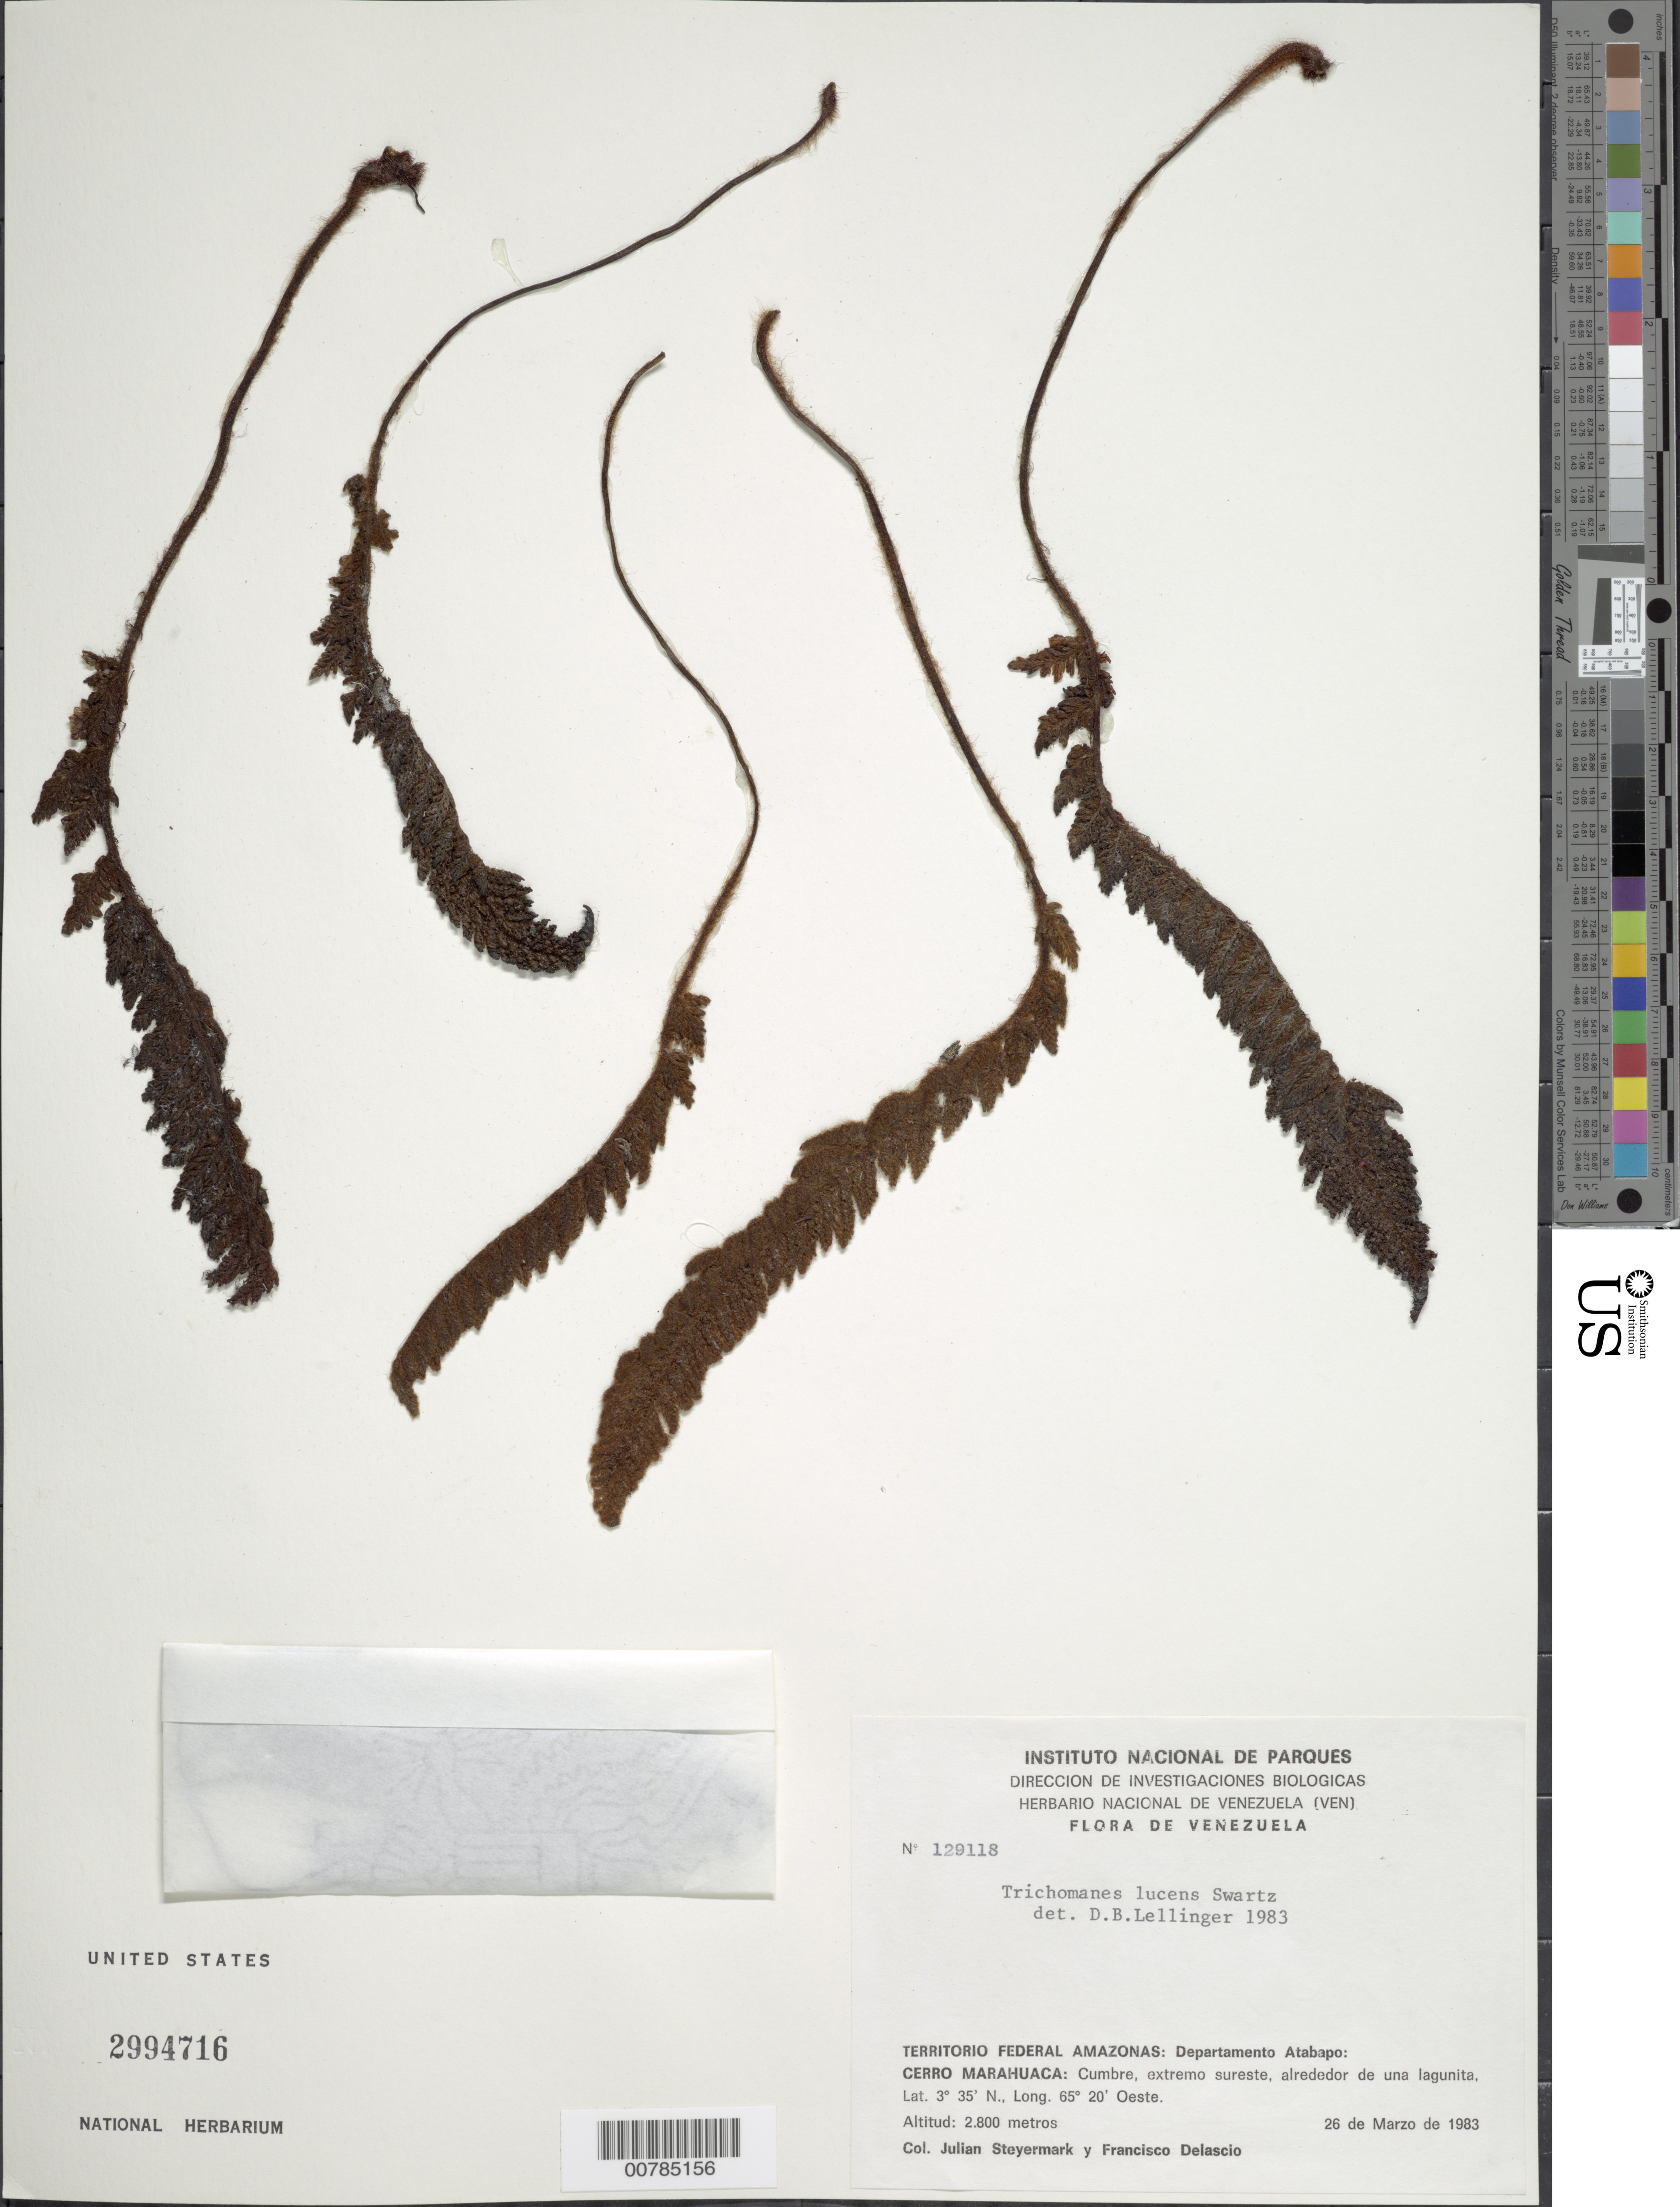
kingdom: Plantae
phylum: Tracheophyta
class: Polypodiopsida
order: Hymenophyllales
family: Hymenophyllaceae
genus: Trichomanes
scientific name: Trichomanes lucens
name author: Sw.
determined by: Lellinger, David B., (BOT), Smithsonian Institution - National Museum of Natural History (UNITED STATES)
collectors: J. Steyermark & F. Delascio C.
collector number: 129118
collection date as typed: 26-Mar-83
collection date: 1983-03-26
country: Venezuela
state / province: Amazonas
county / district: Atabapo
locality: Cerro Marahuaca: cumbre, extremo sureste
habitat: Alrededor de una lagunita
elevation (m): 2800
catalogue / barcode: US 2994716